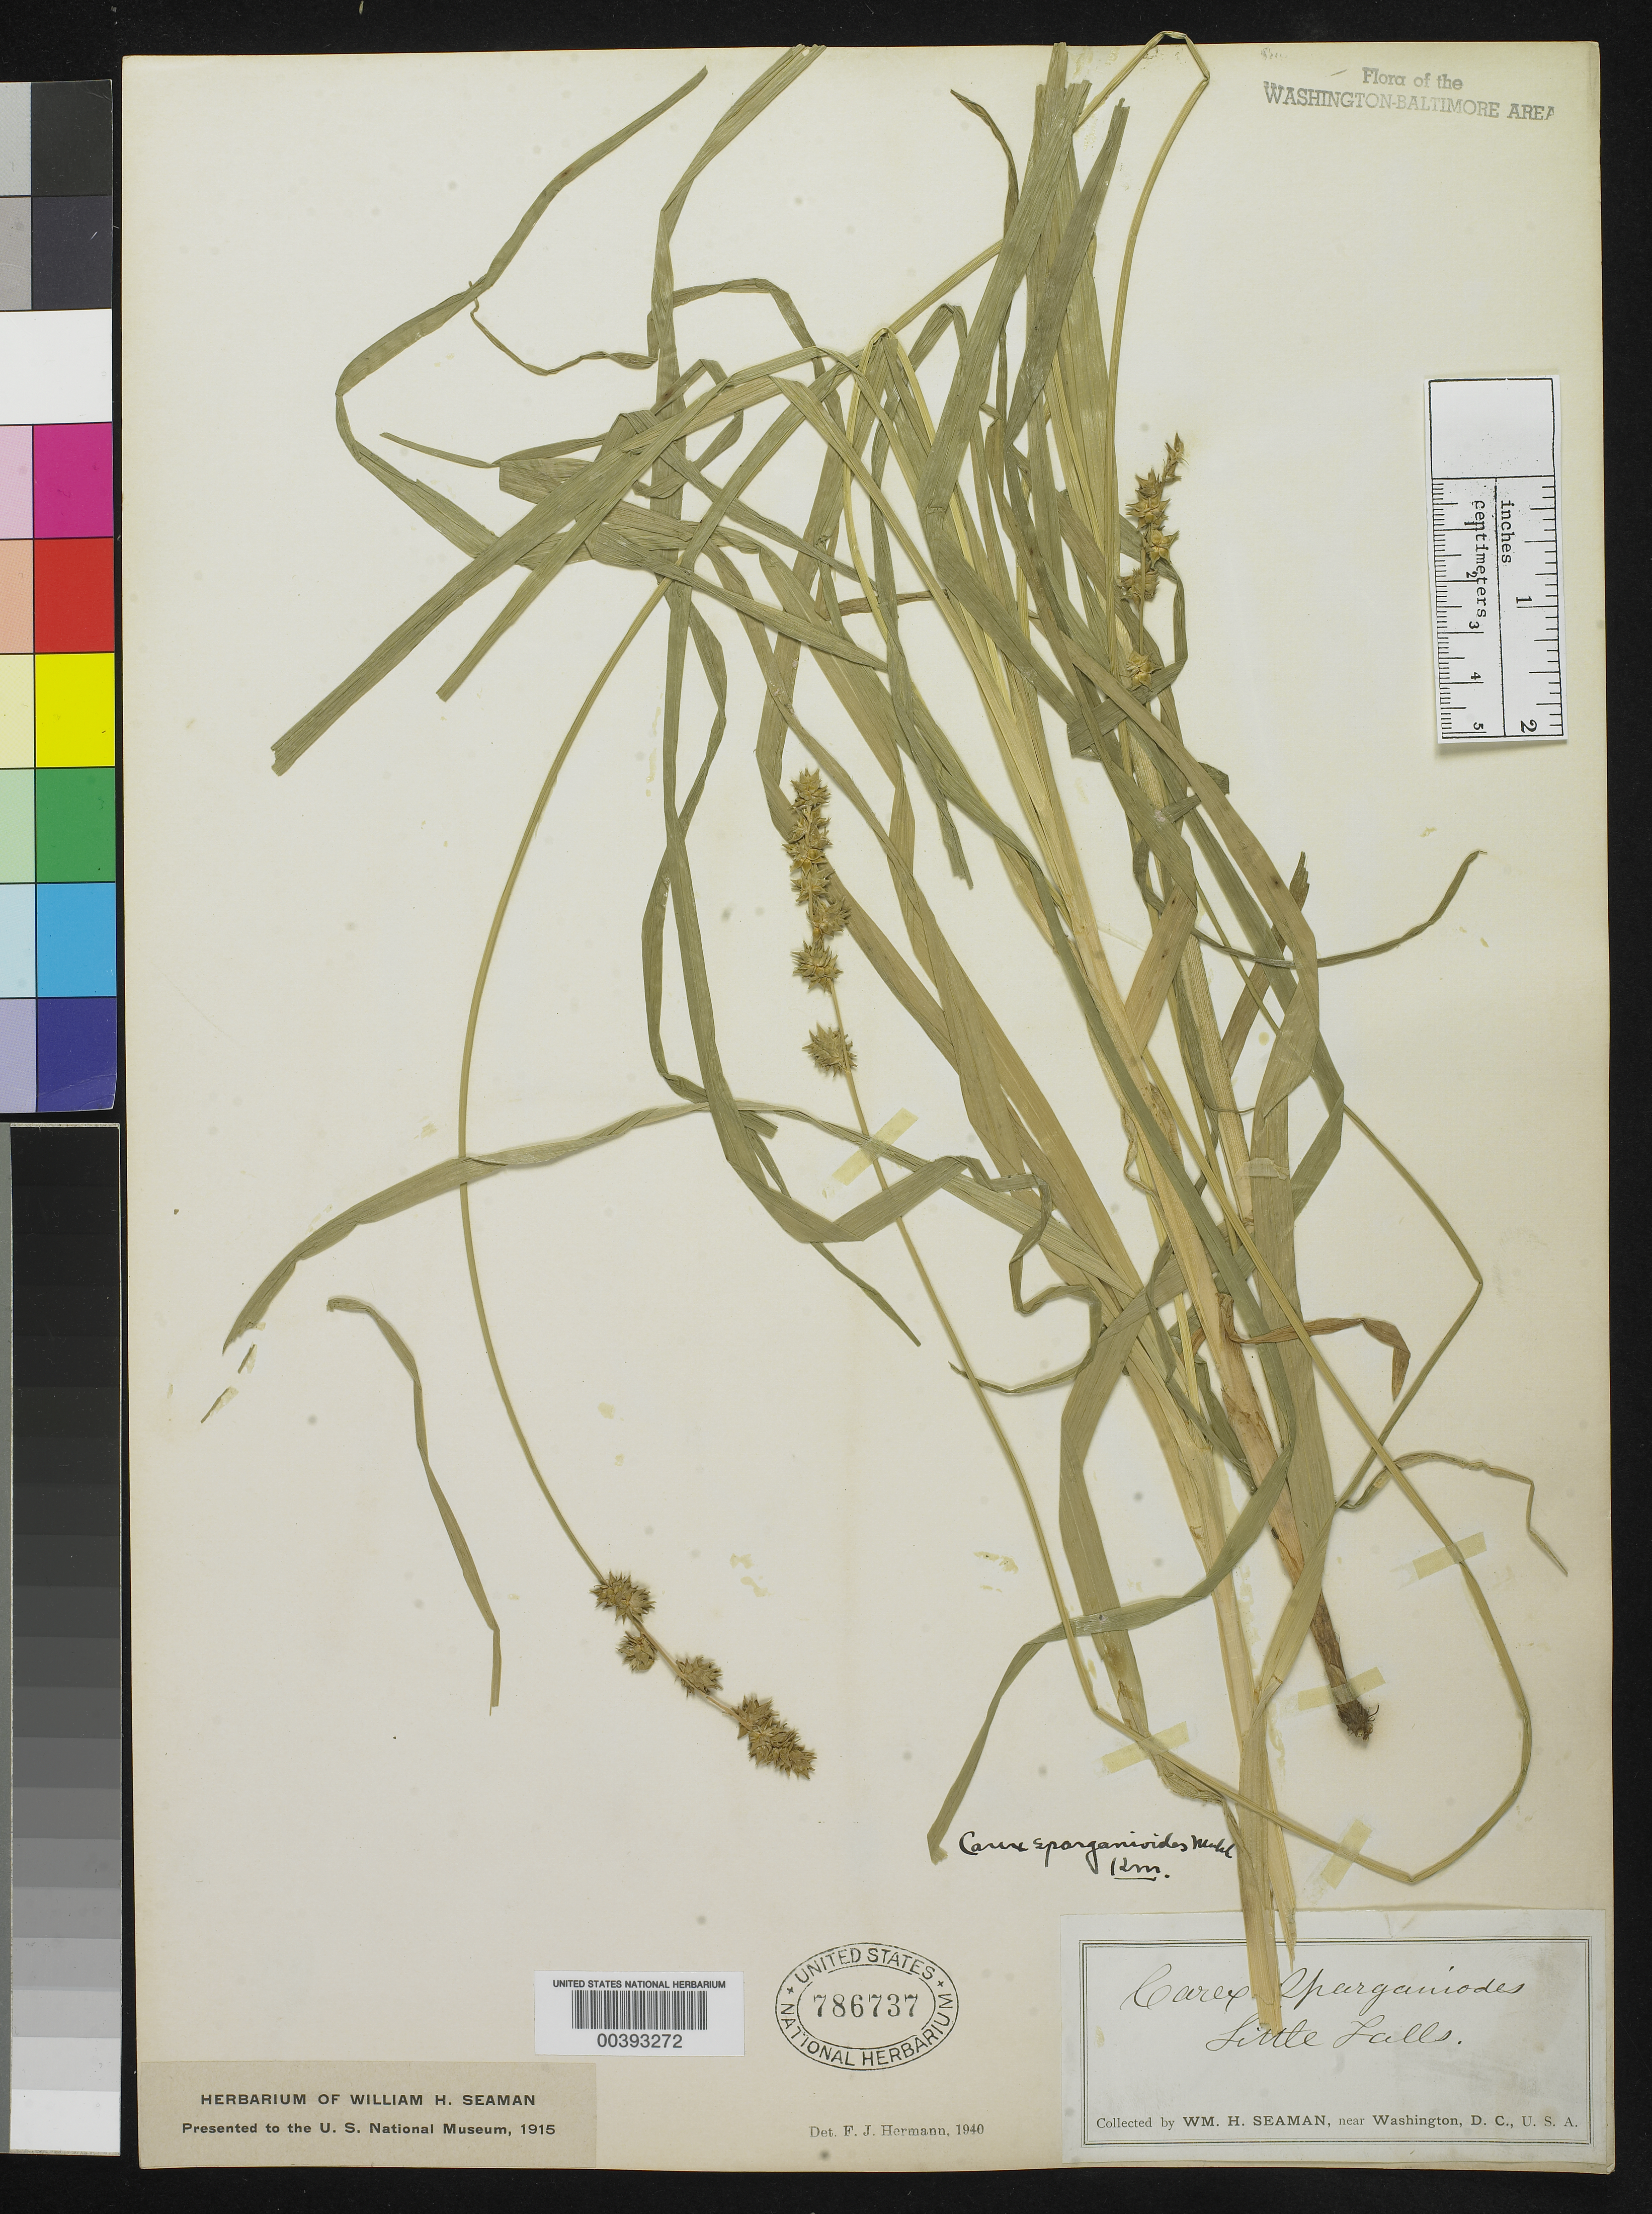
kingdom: Plantae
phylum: Tracheophyta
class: Liliopsida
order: Poales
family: Cyperaceae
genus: Carex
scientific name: Carex sparganioides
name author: Muhl. ex Willd.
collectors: W. Seaman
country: United States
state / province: Maryland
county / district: Montgomery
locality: Little Falls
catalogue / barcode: US 786737